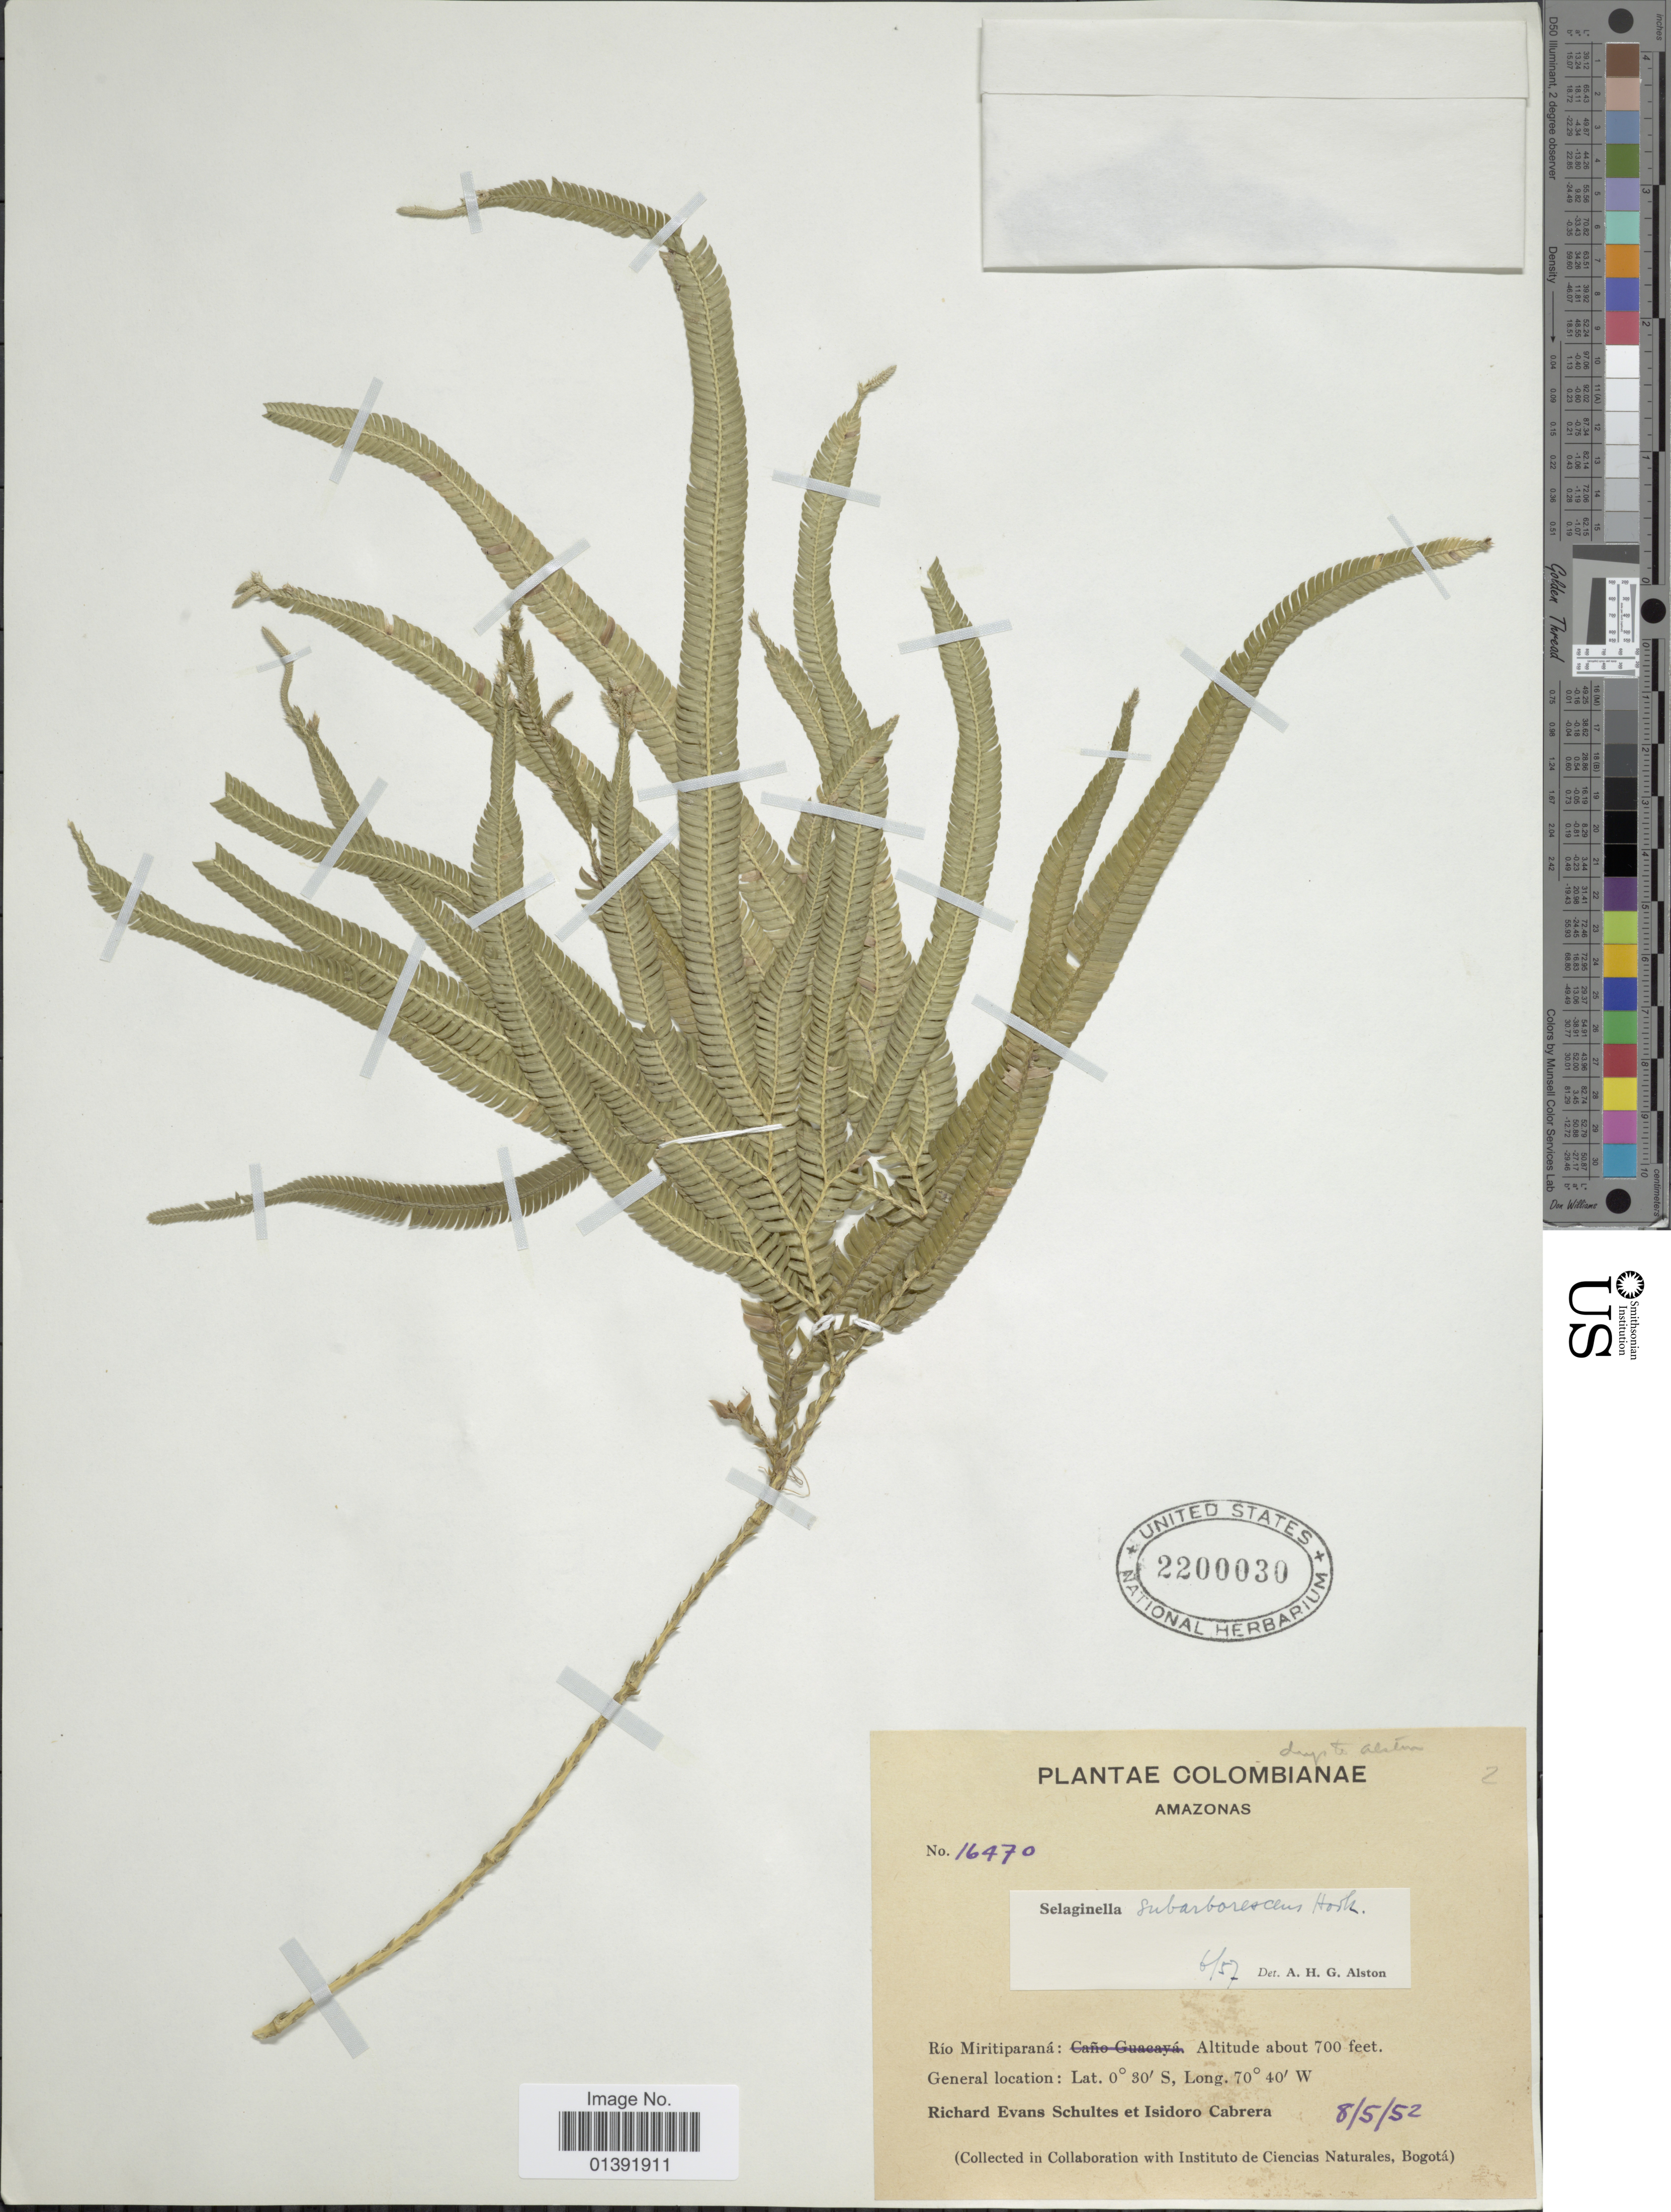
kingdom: Plantae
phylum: Tracheophyta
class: Lycopodiopsida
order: Selaginellales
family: Selaginellaceae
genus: Selaginella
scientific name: Selaginella subarborescens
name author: Hook.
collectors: R. E. Schultes & I. Cabrera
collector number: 16470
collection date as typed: Transcribed d/m/y: 8/5/52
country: Colombia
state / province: Amazonas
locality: Rio Miritiparaná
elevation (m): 213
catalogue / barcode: US 2200030